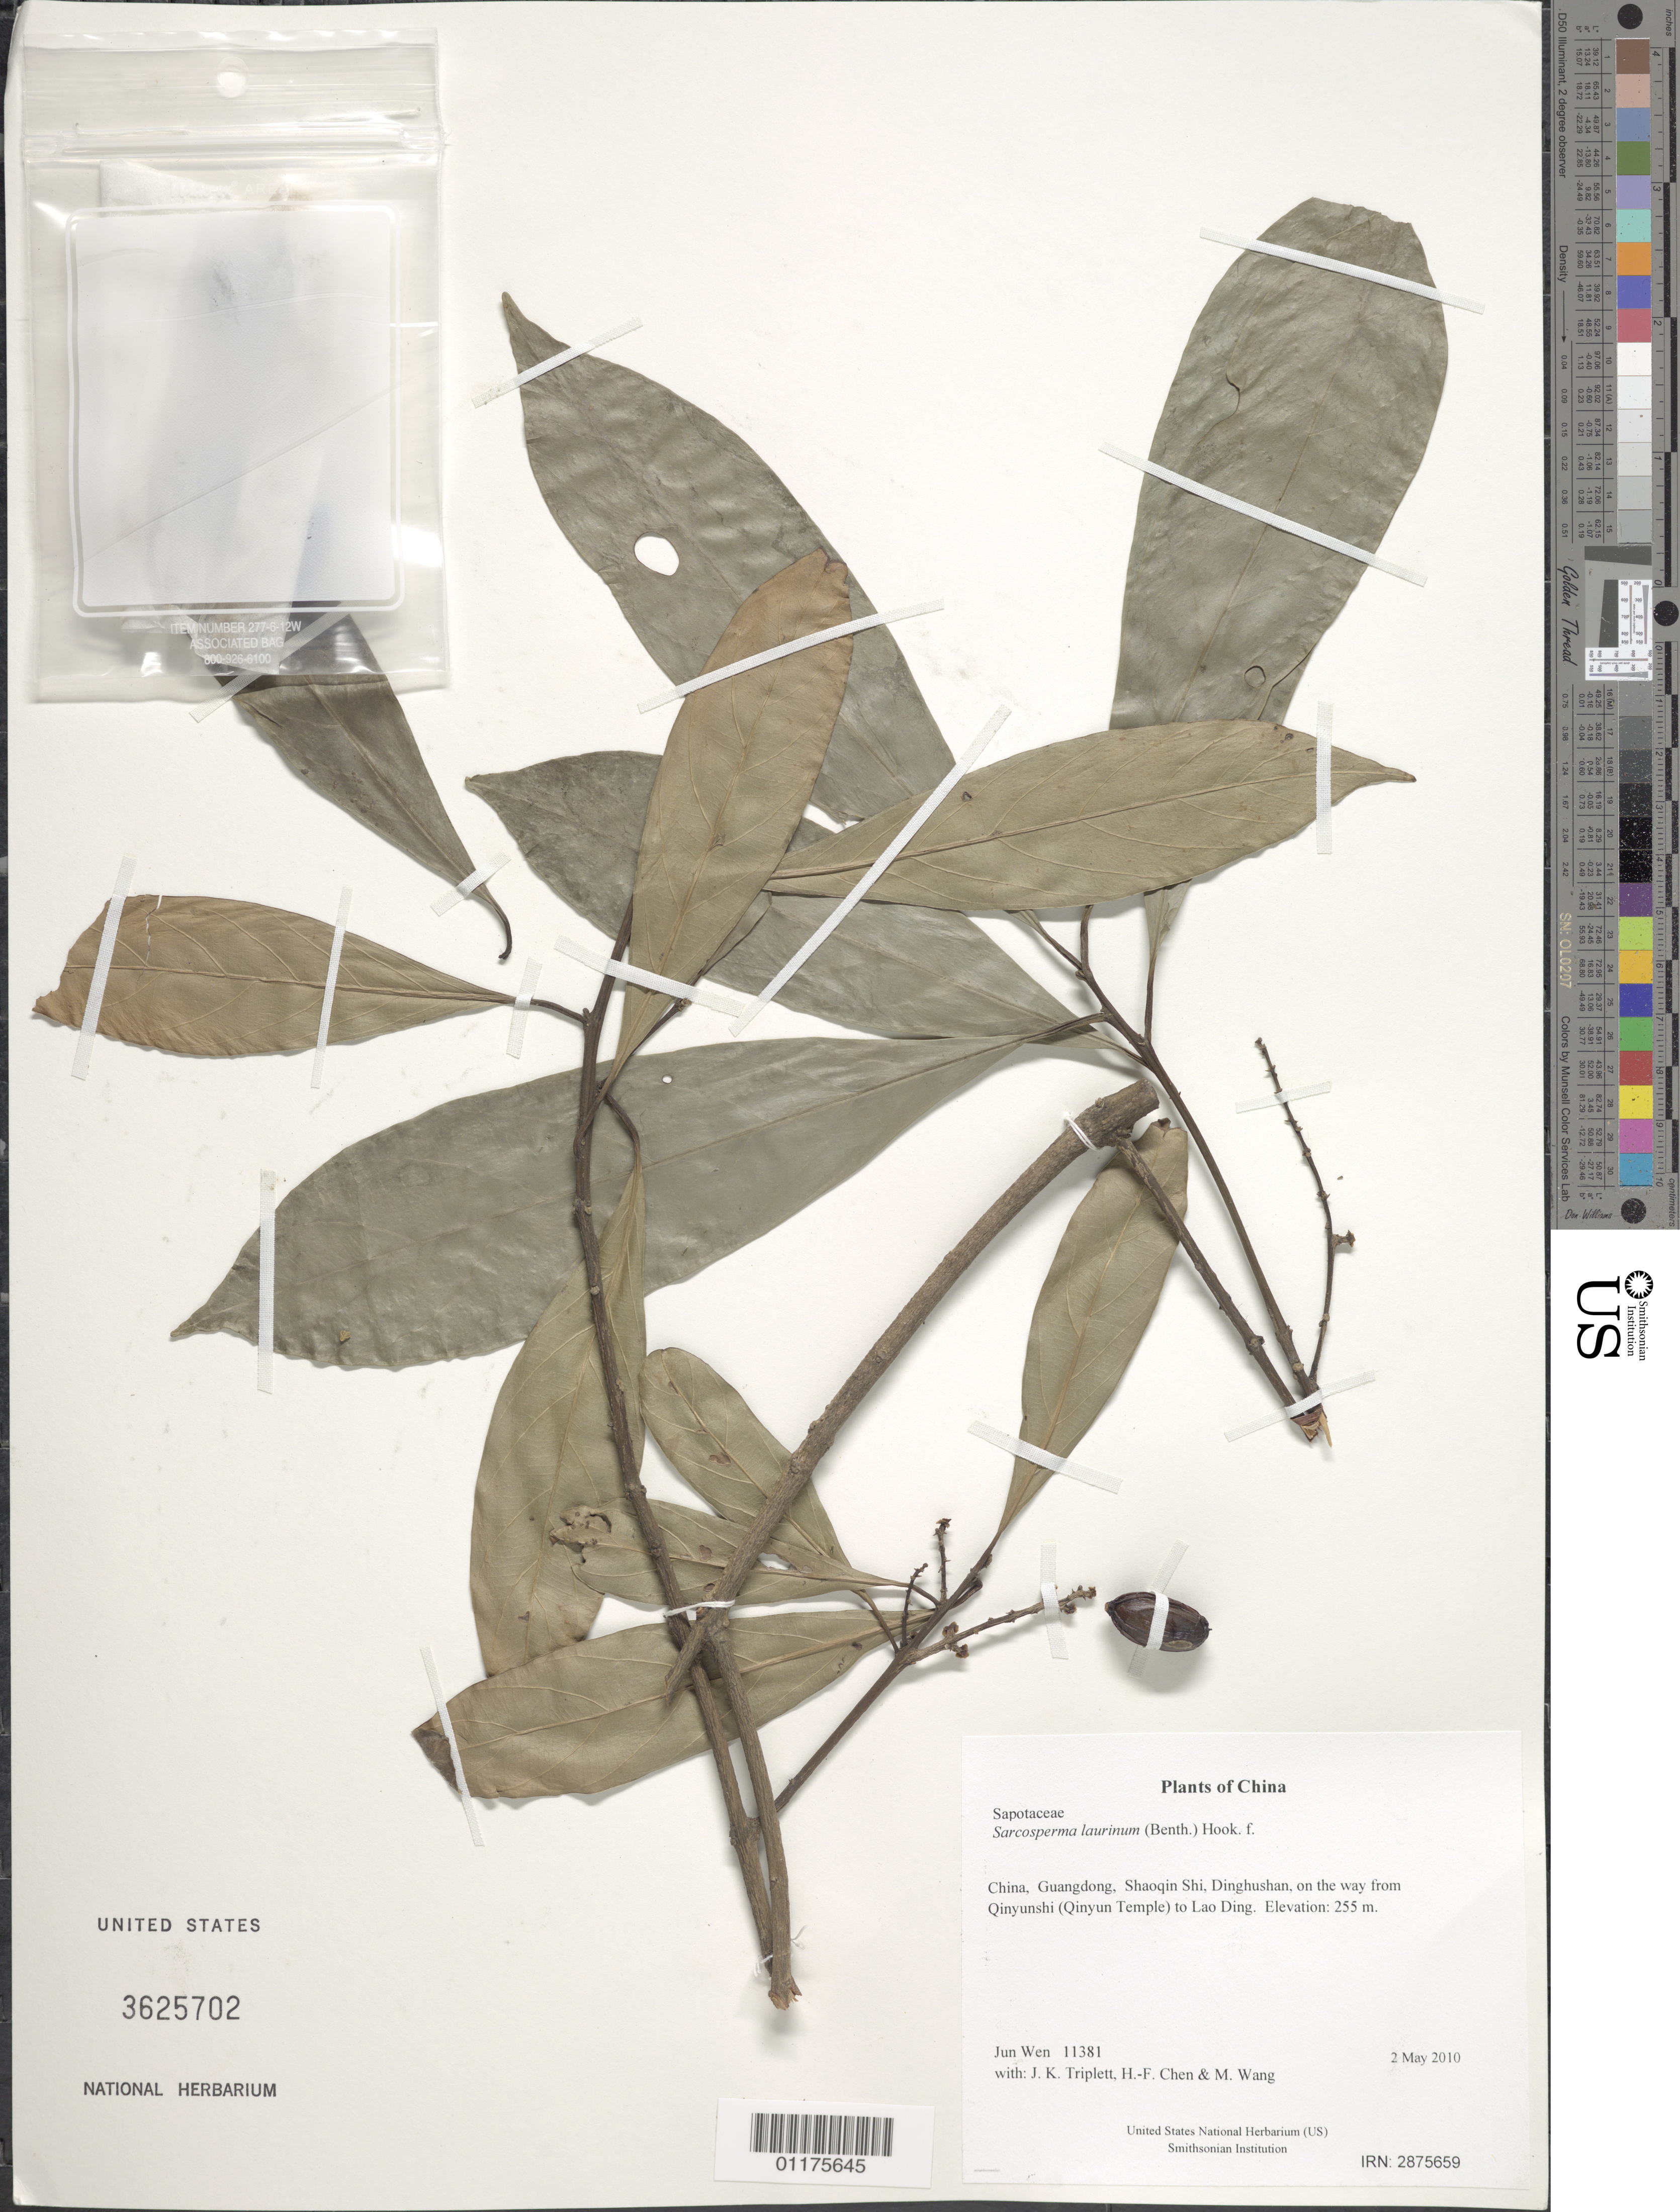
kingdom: Plantae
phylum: Tracheophyta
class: Magnoliopsida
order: Ericales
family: Sapotaceae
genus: Sarcosperma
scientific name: Sarcosperma laurinum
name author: (Benth.) Hook. f.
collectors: J. Wen, J. K. Triplett, H.-F. Chen & M. Wang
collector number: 11381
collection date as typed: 2 May 2010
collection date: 2010-05-02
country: China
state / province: Guangdong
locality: Shaoqin Shi, Dinghushan, on the way from Qinyunshi (Qinyun Temple) to Lao Ding.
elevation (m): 255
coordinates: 23 09.575 N, 112 31.817 E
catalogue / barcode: US 3625702